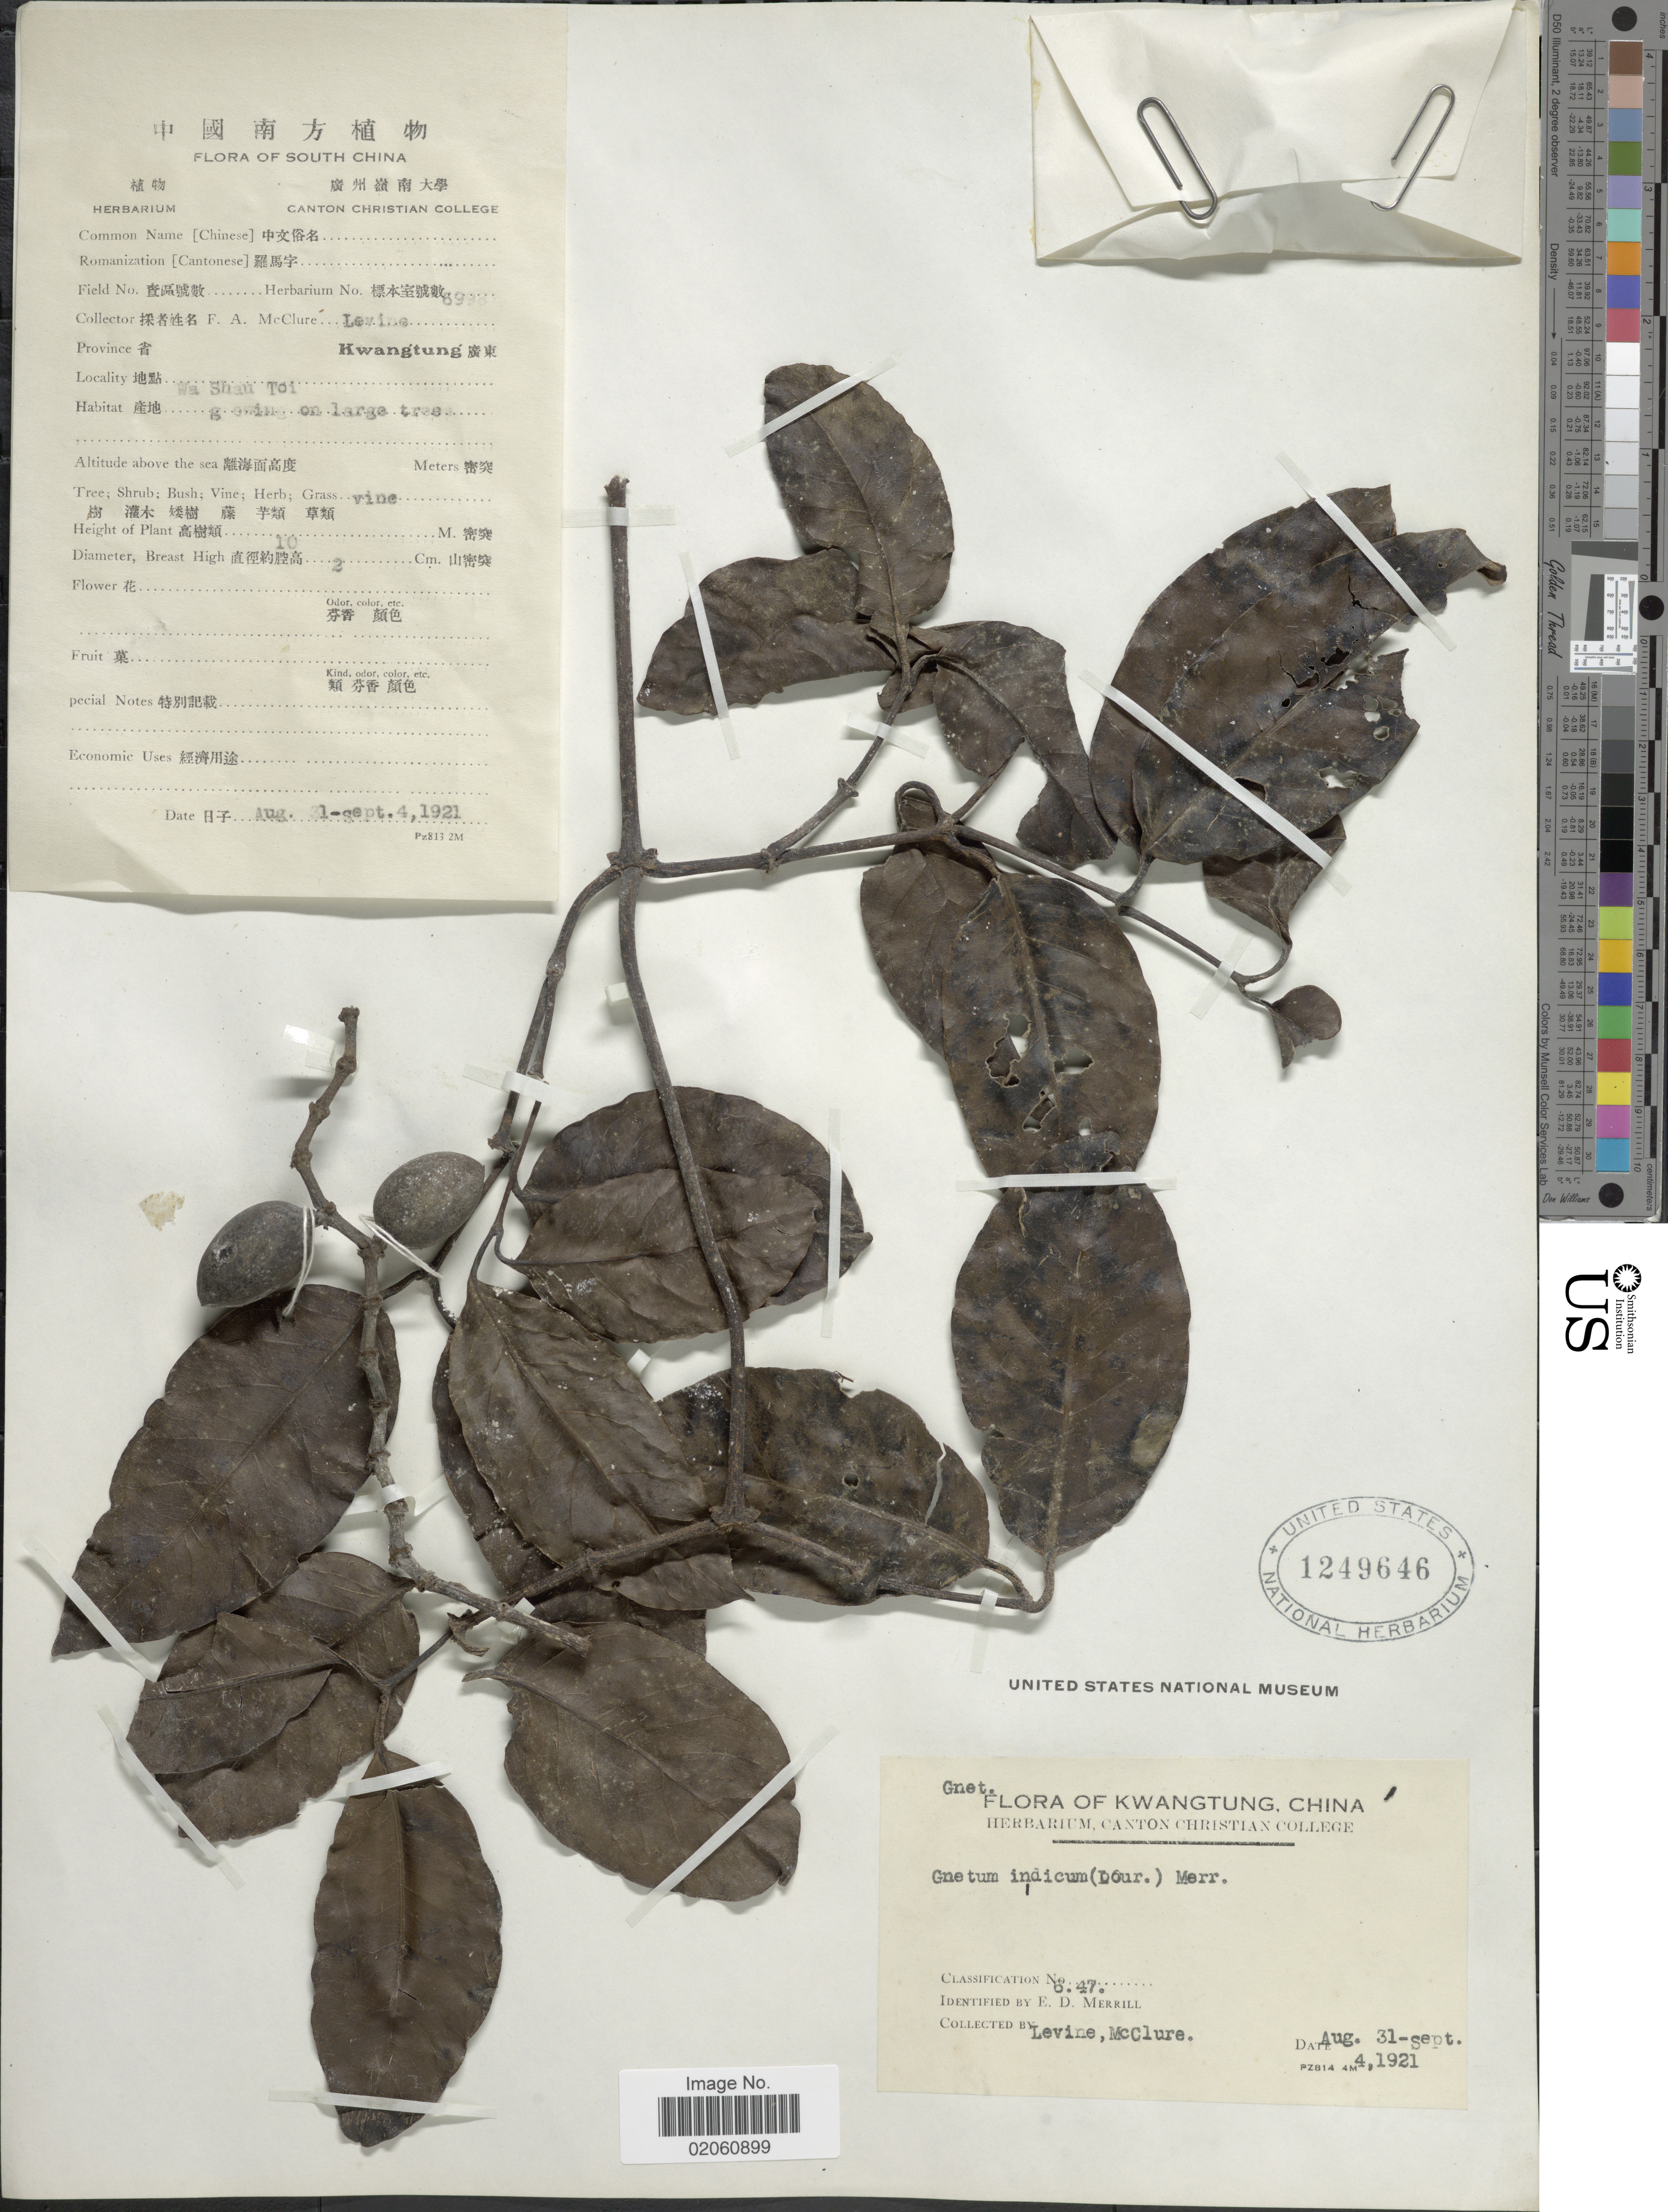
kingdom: Plantae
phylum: Tracheophyta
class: Gnetopsida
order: Gnetales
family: Gnetaceae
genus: Gnetum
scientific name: Gnetum indicum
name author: (Lour.) Merr.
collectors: F. A. McClure & -. Levine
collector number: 6998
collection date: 1921-08-31/1921-09-04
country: China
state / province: Guangdong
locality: Kwangtung, South China, Wa Shan Toi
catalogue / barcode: US 1249646